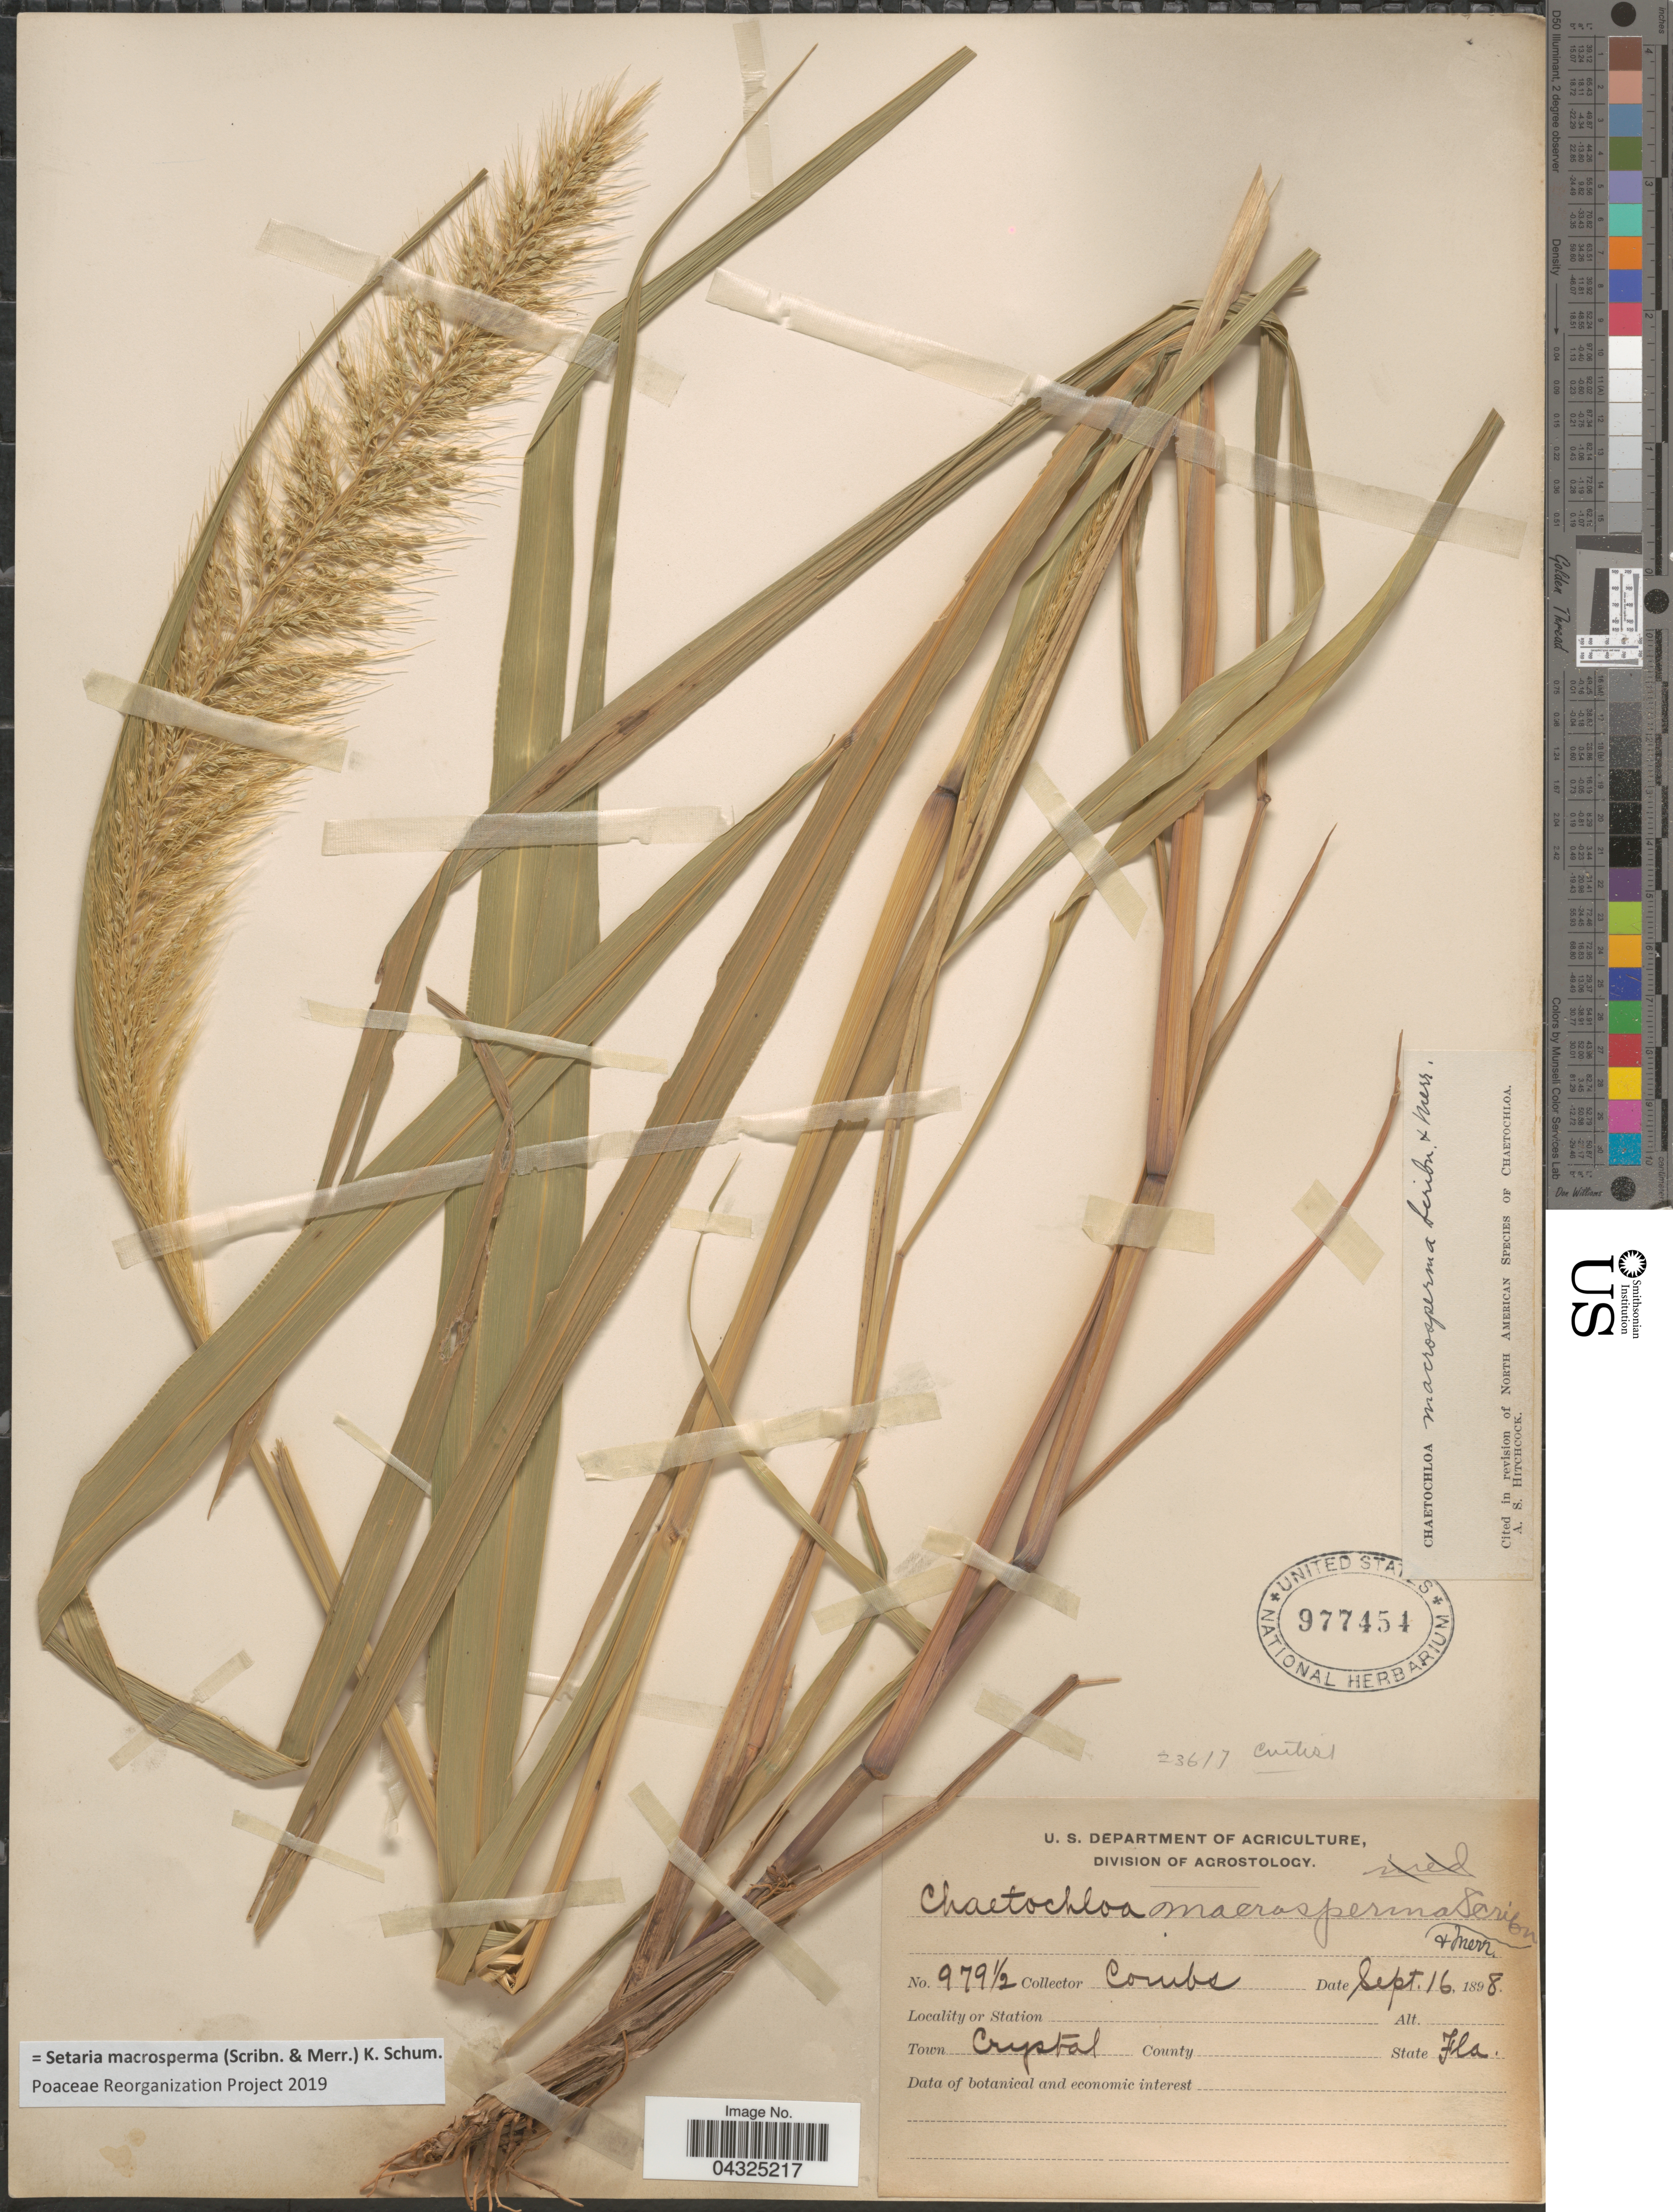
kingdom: Plantae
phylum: Tracheophyta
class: Liliopsida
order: Poales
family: Poaceae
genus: Setaria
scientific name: Setaria macrosperma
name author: (Scribn. & Merr.) K. Schum.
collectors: -. Combs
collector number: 979½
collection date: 1898-09-16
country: United States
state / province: Florida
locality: Town Crystal.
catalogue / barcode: US 977454